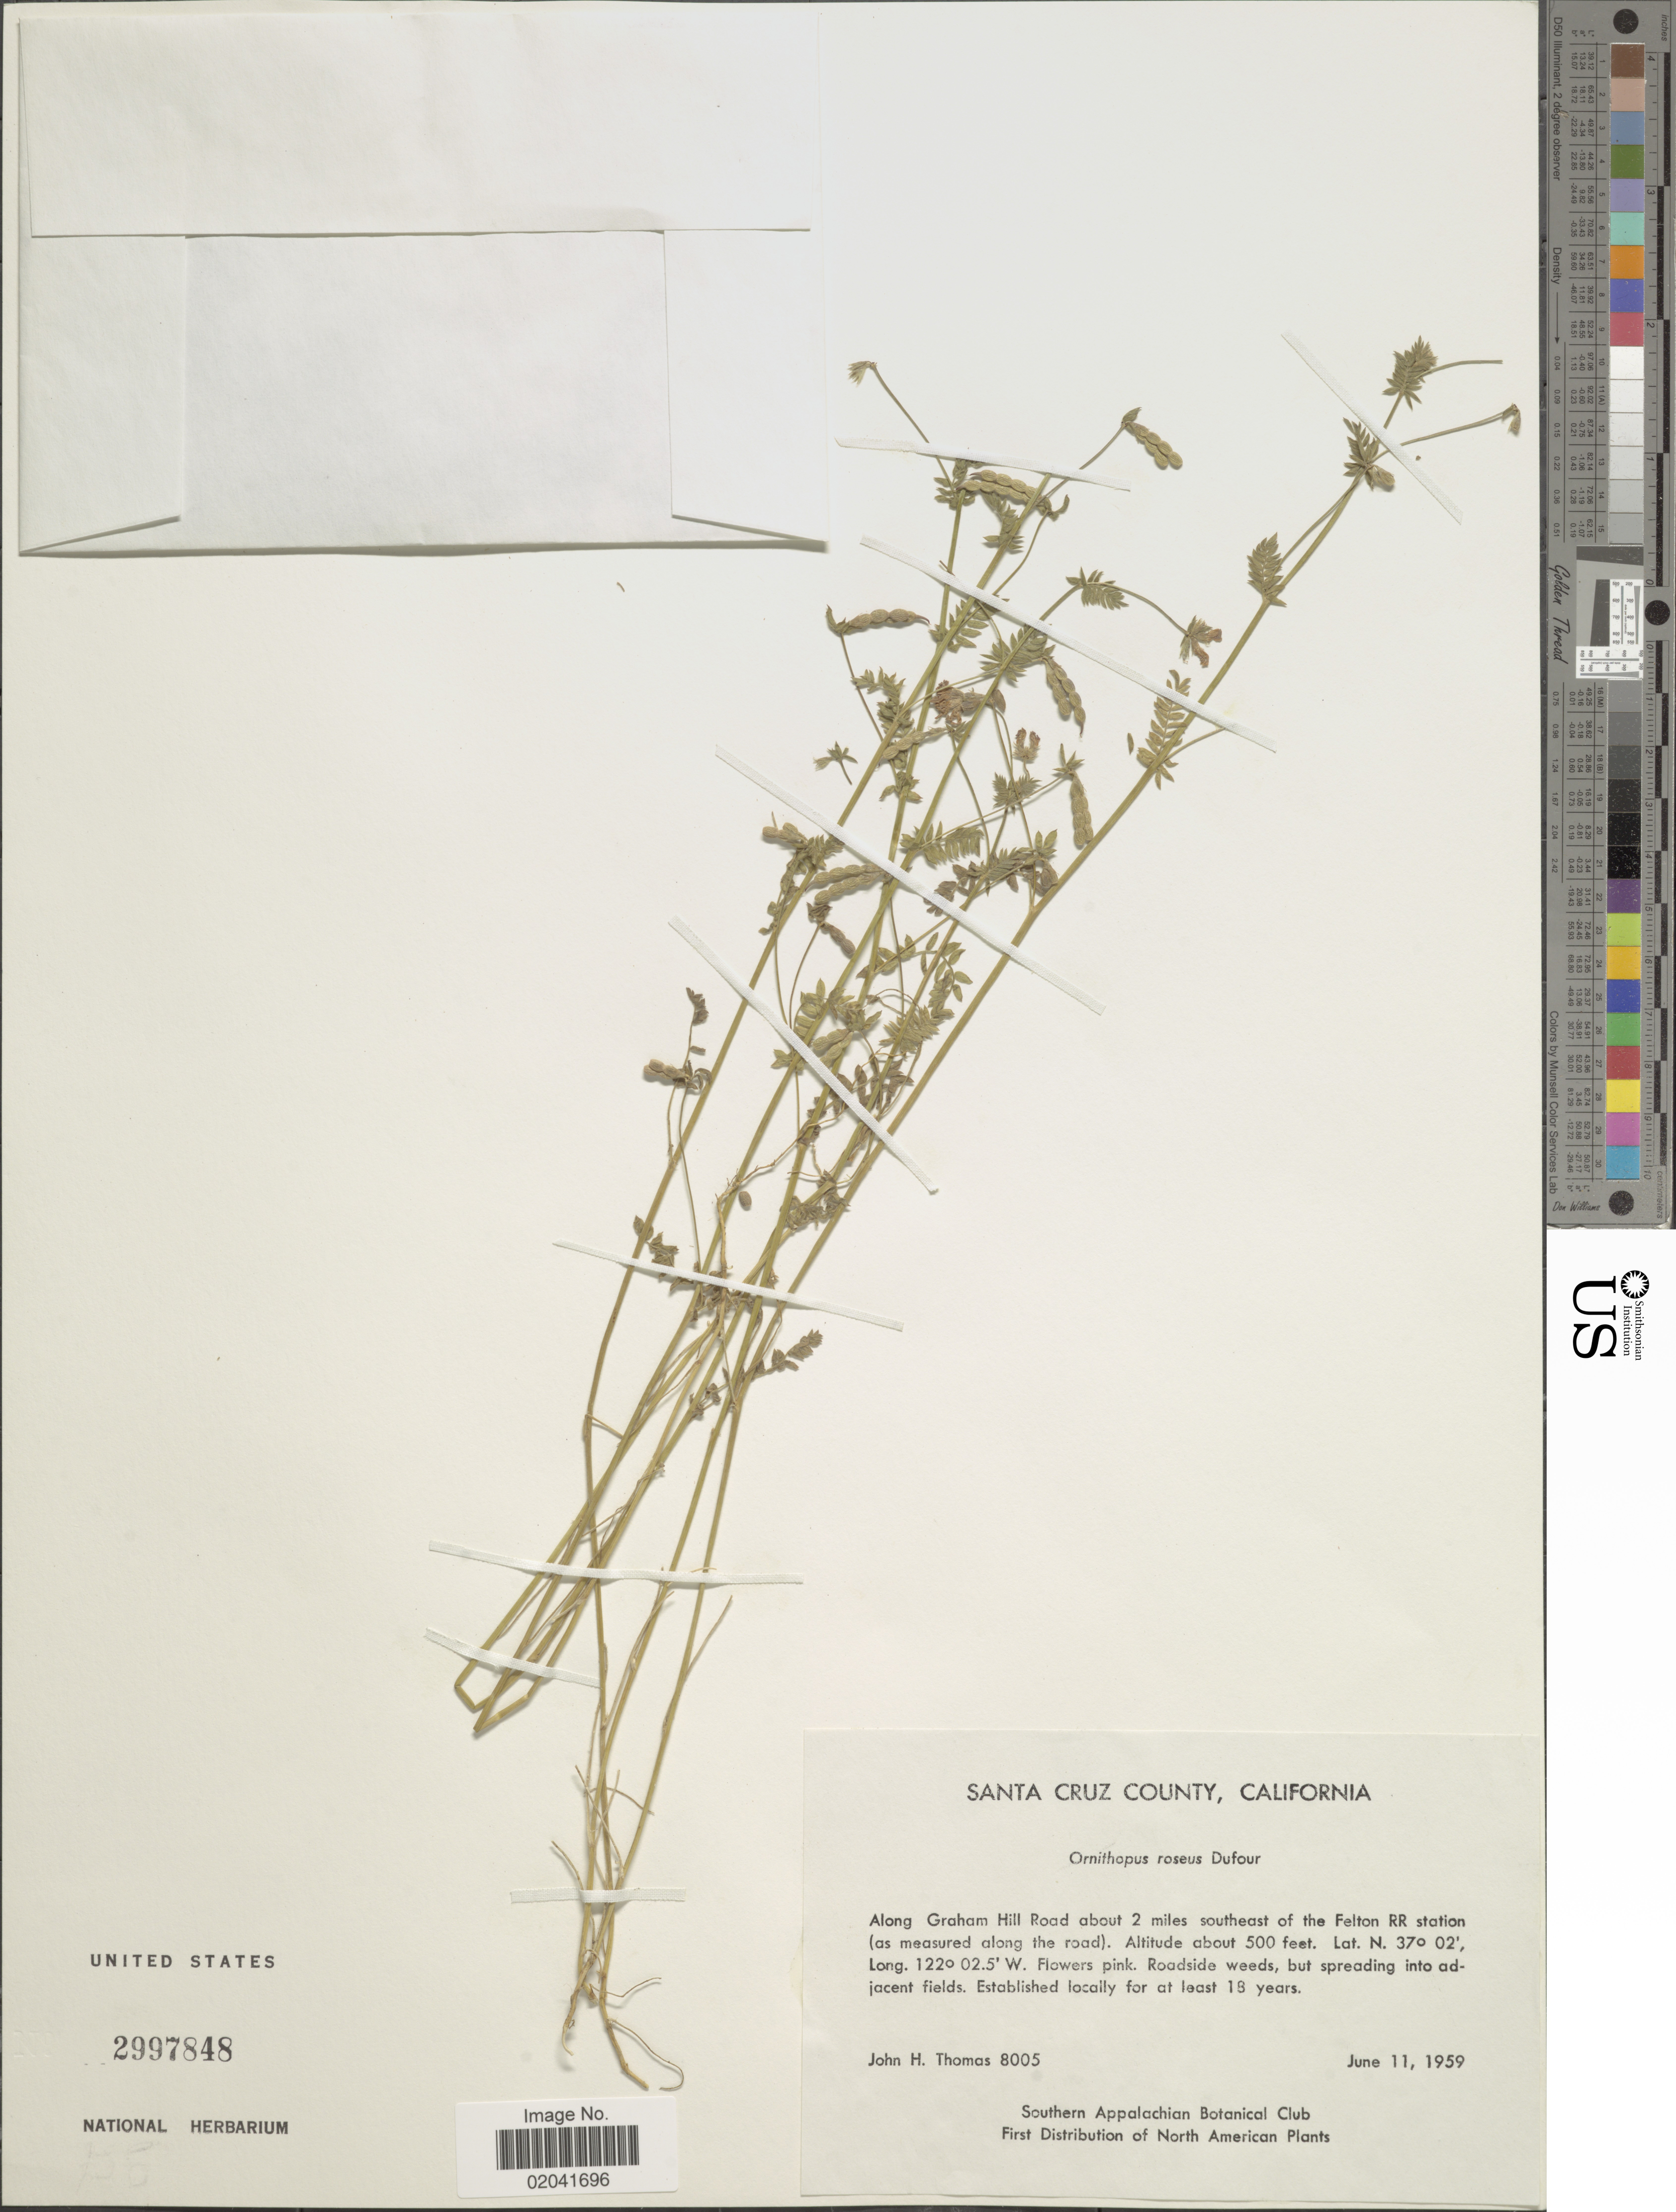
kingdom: Plantae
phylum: Tracheophyta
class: Magnoliopsida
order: Fabales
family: Fabaceae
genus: Ornithopus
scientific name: Ornithopus roseus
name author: Dufour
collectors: J. H. Thomas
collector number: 8005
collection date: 1959-06-11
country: United States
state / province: California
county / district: Santa Cruz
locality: Santa Cruz County, California, Along Graham Hill Road about 2 miles southeast of the Felton RR station (as measured along the road).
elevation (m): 152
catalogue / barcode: US 2997848